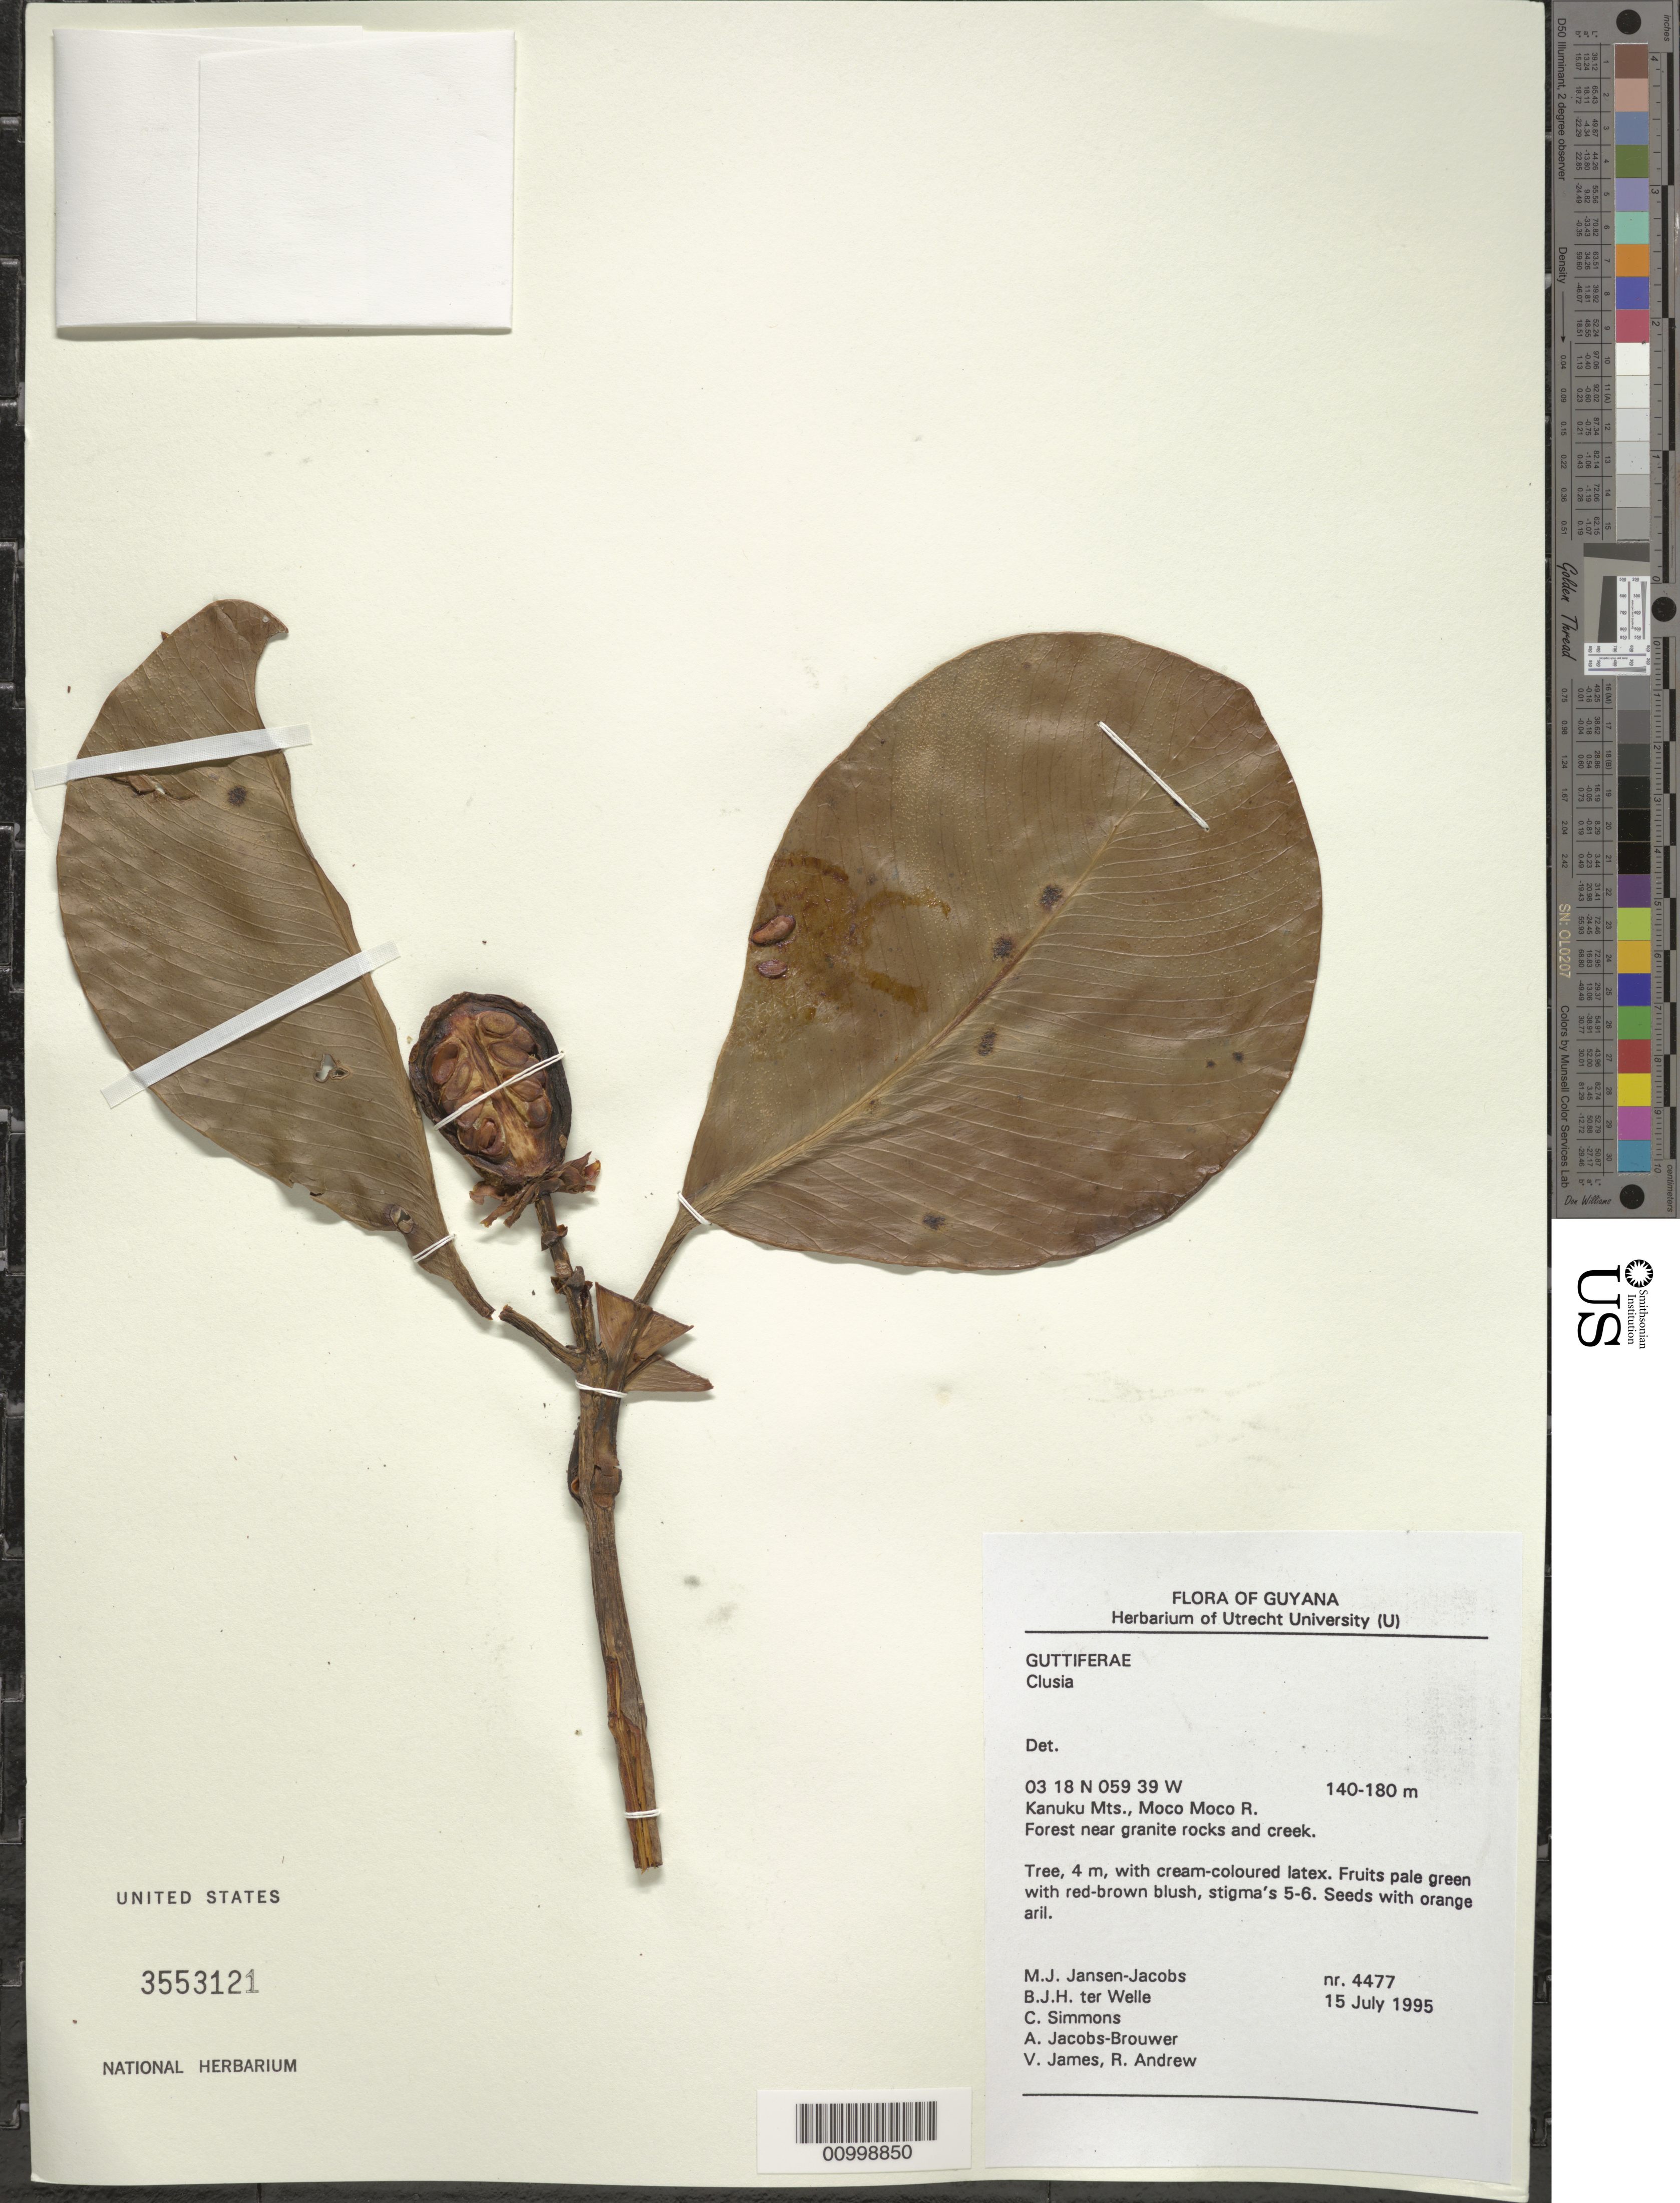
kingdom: Plantae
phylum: Tracheophyta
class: Magnoliopsida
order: Malpighiales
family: Clusiaceae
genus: Clusia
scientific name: Clusia sp.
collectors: M. J. Jansen-Jacobs, B. Welle, C. Simmons, A. Jacobs-Brouwer, V. James & R. Andrew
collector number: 4477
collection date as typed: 15-Jul-95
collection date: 1995-07-15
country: Guyana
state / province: U. Takutu-U. Essequibo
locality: Moco Moco River, Kanuku Mts.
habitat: Forest near granite rocks and creek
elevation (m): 140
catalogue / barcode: US 3553121